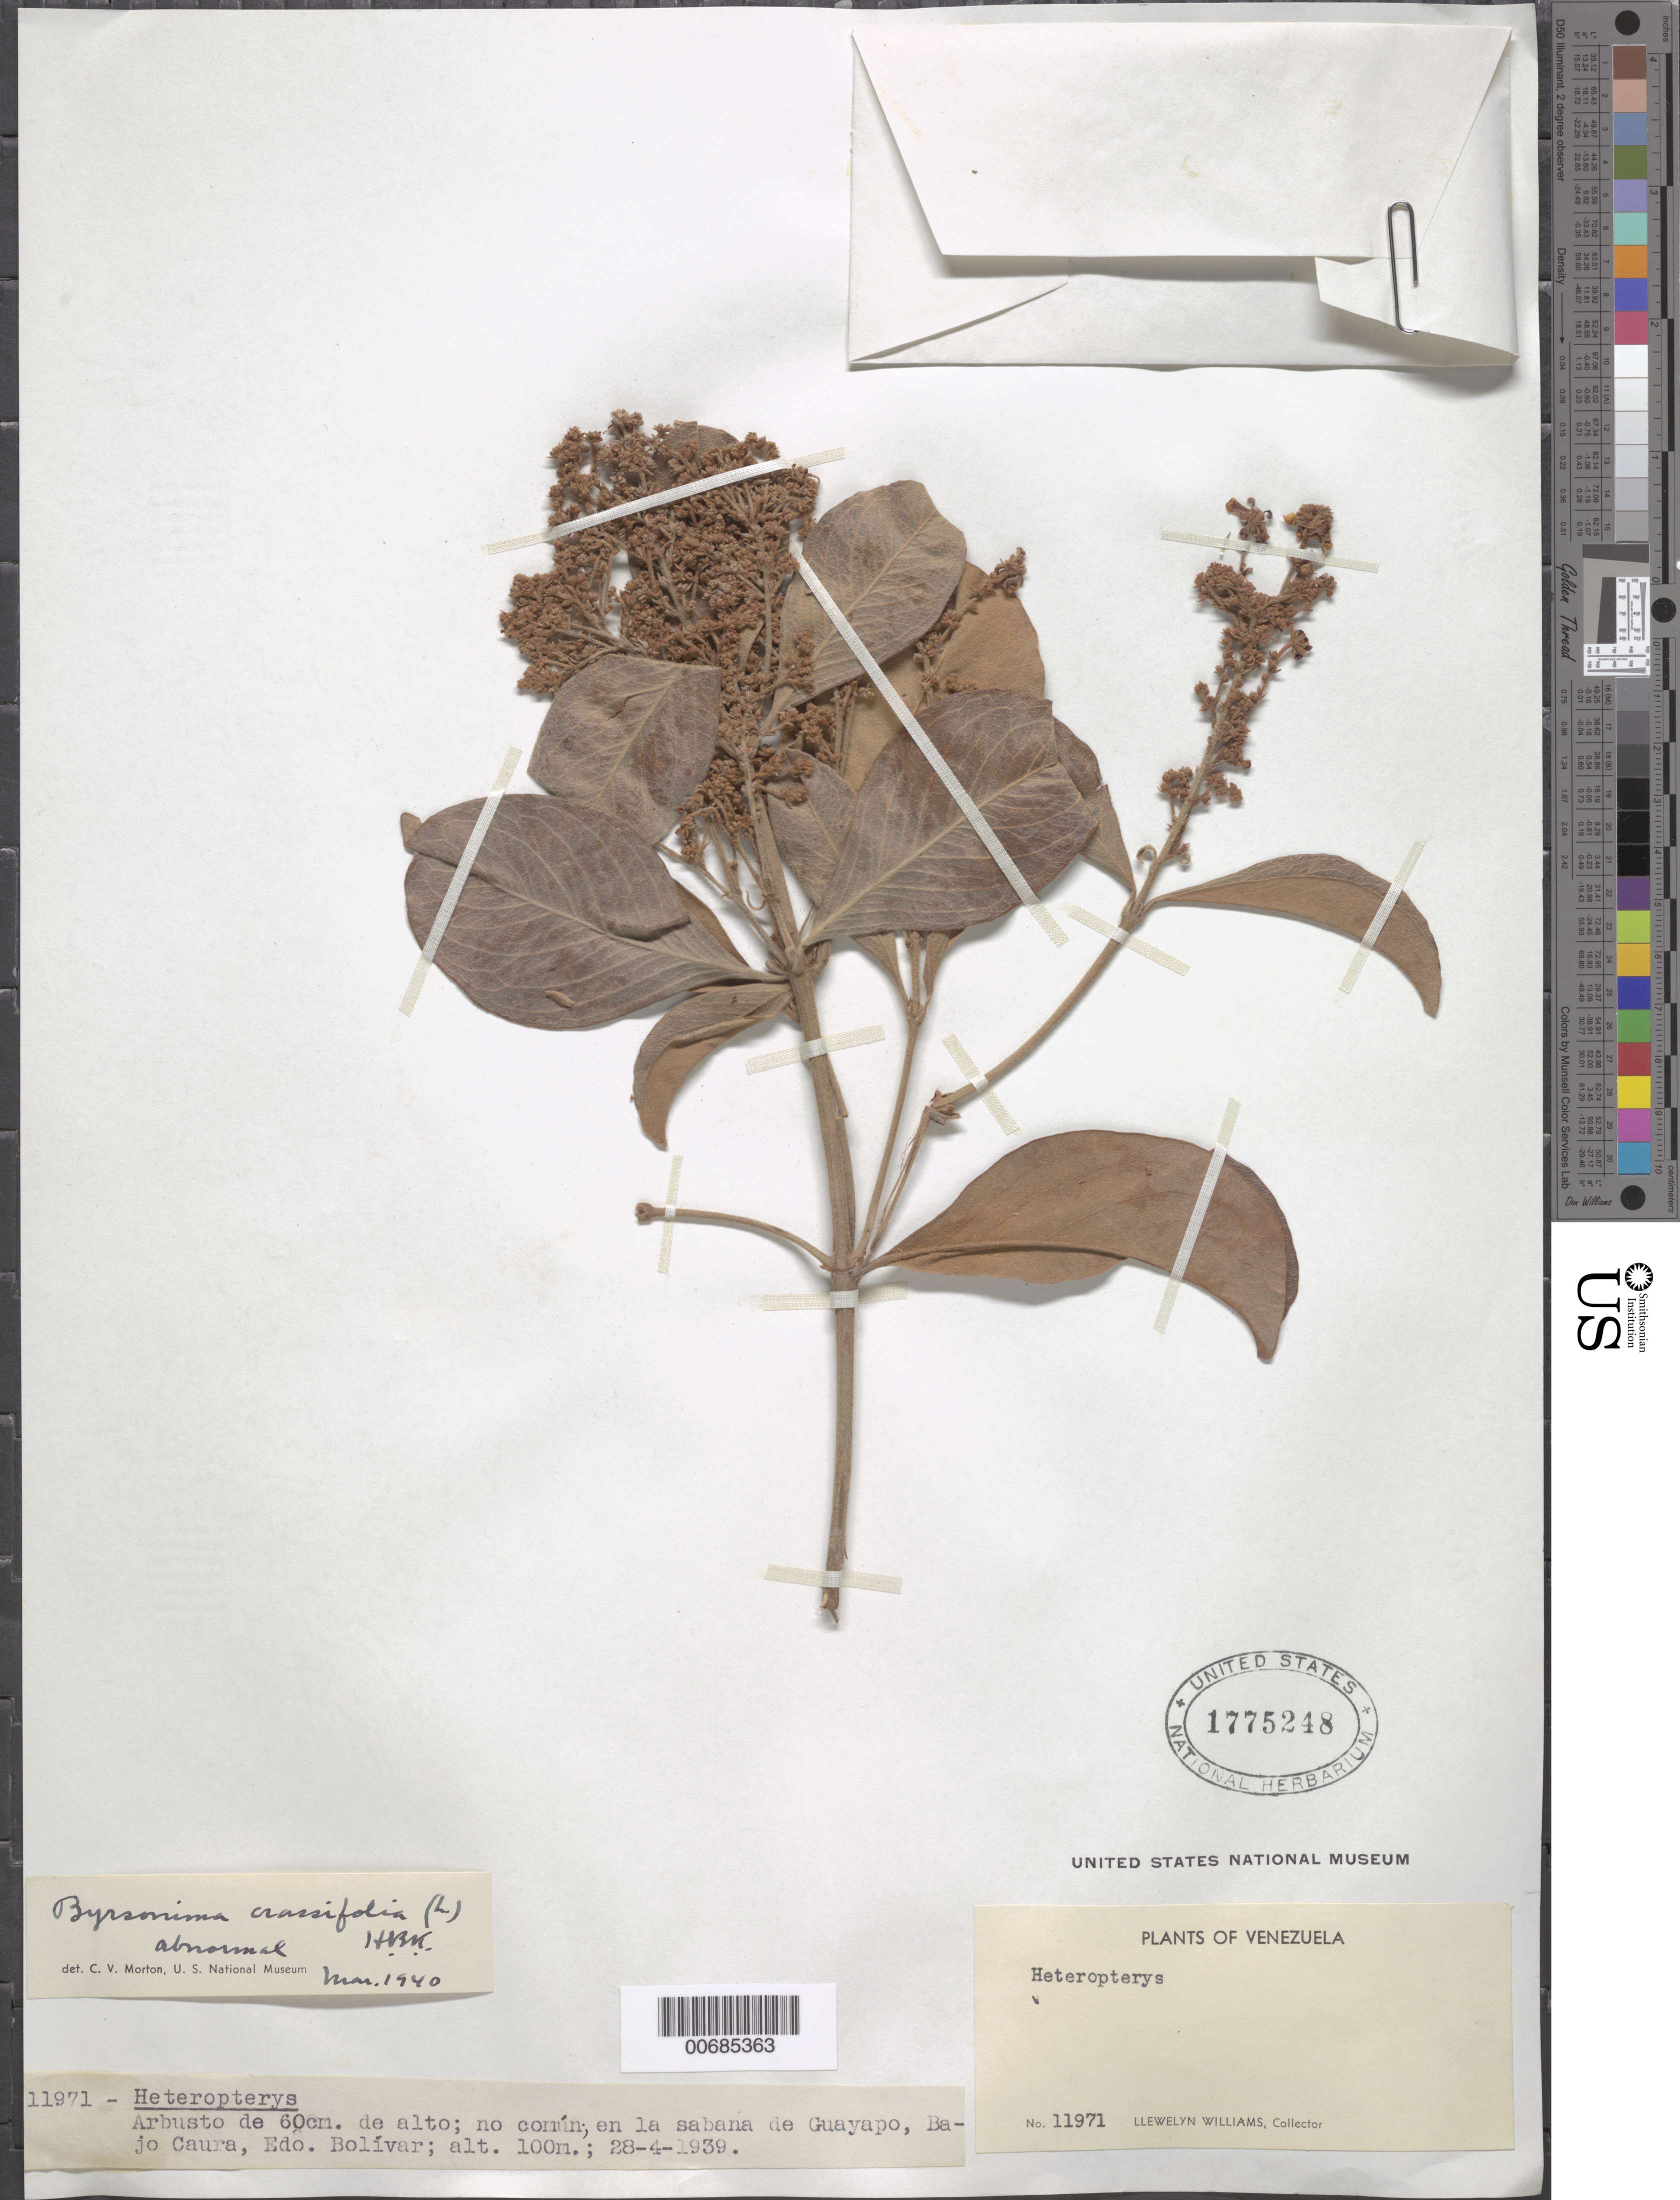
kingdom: Plantae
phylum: Tracheophyta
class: Magnoliopsida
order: Malpighiales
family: Malpighiaceae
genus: Byrsonima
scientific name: Byrsonima crassifolia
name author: (L.) Kunth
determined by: Morton, C. V.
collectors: Ll. Williams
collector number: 11971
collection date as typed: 28-Apr-39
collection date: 1939-04-28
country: Venezuela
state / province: Bolívar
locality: Guayapo, Bajo Caura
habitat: Savanna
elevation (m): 100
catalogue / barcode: US 1775248